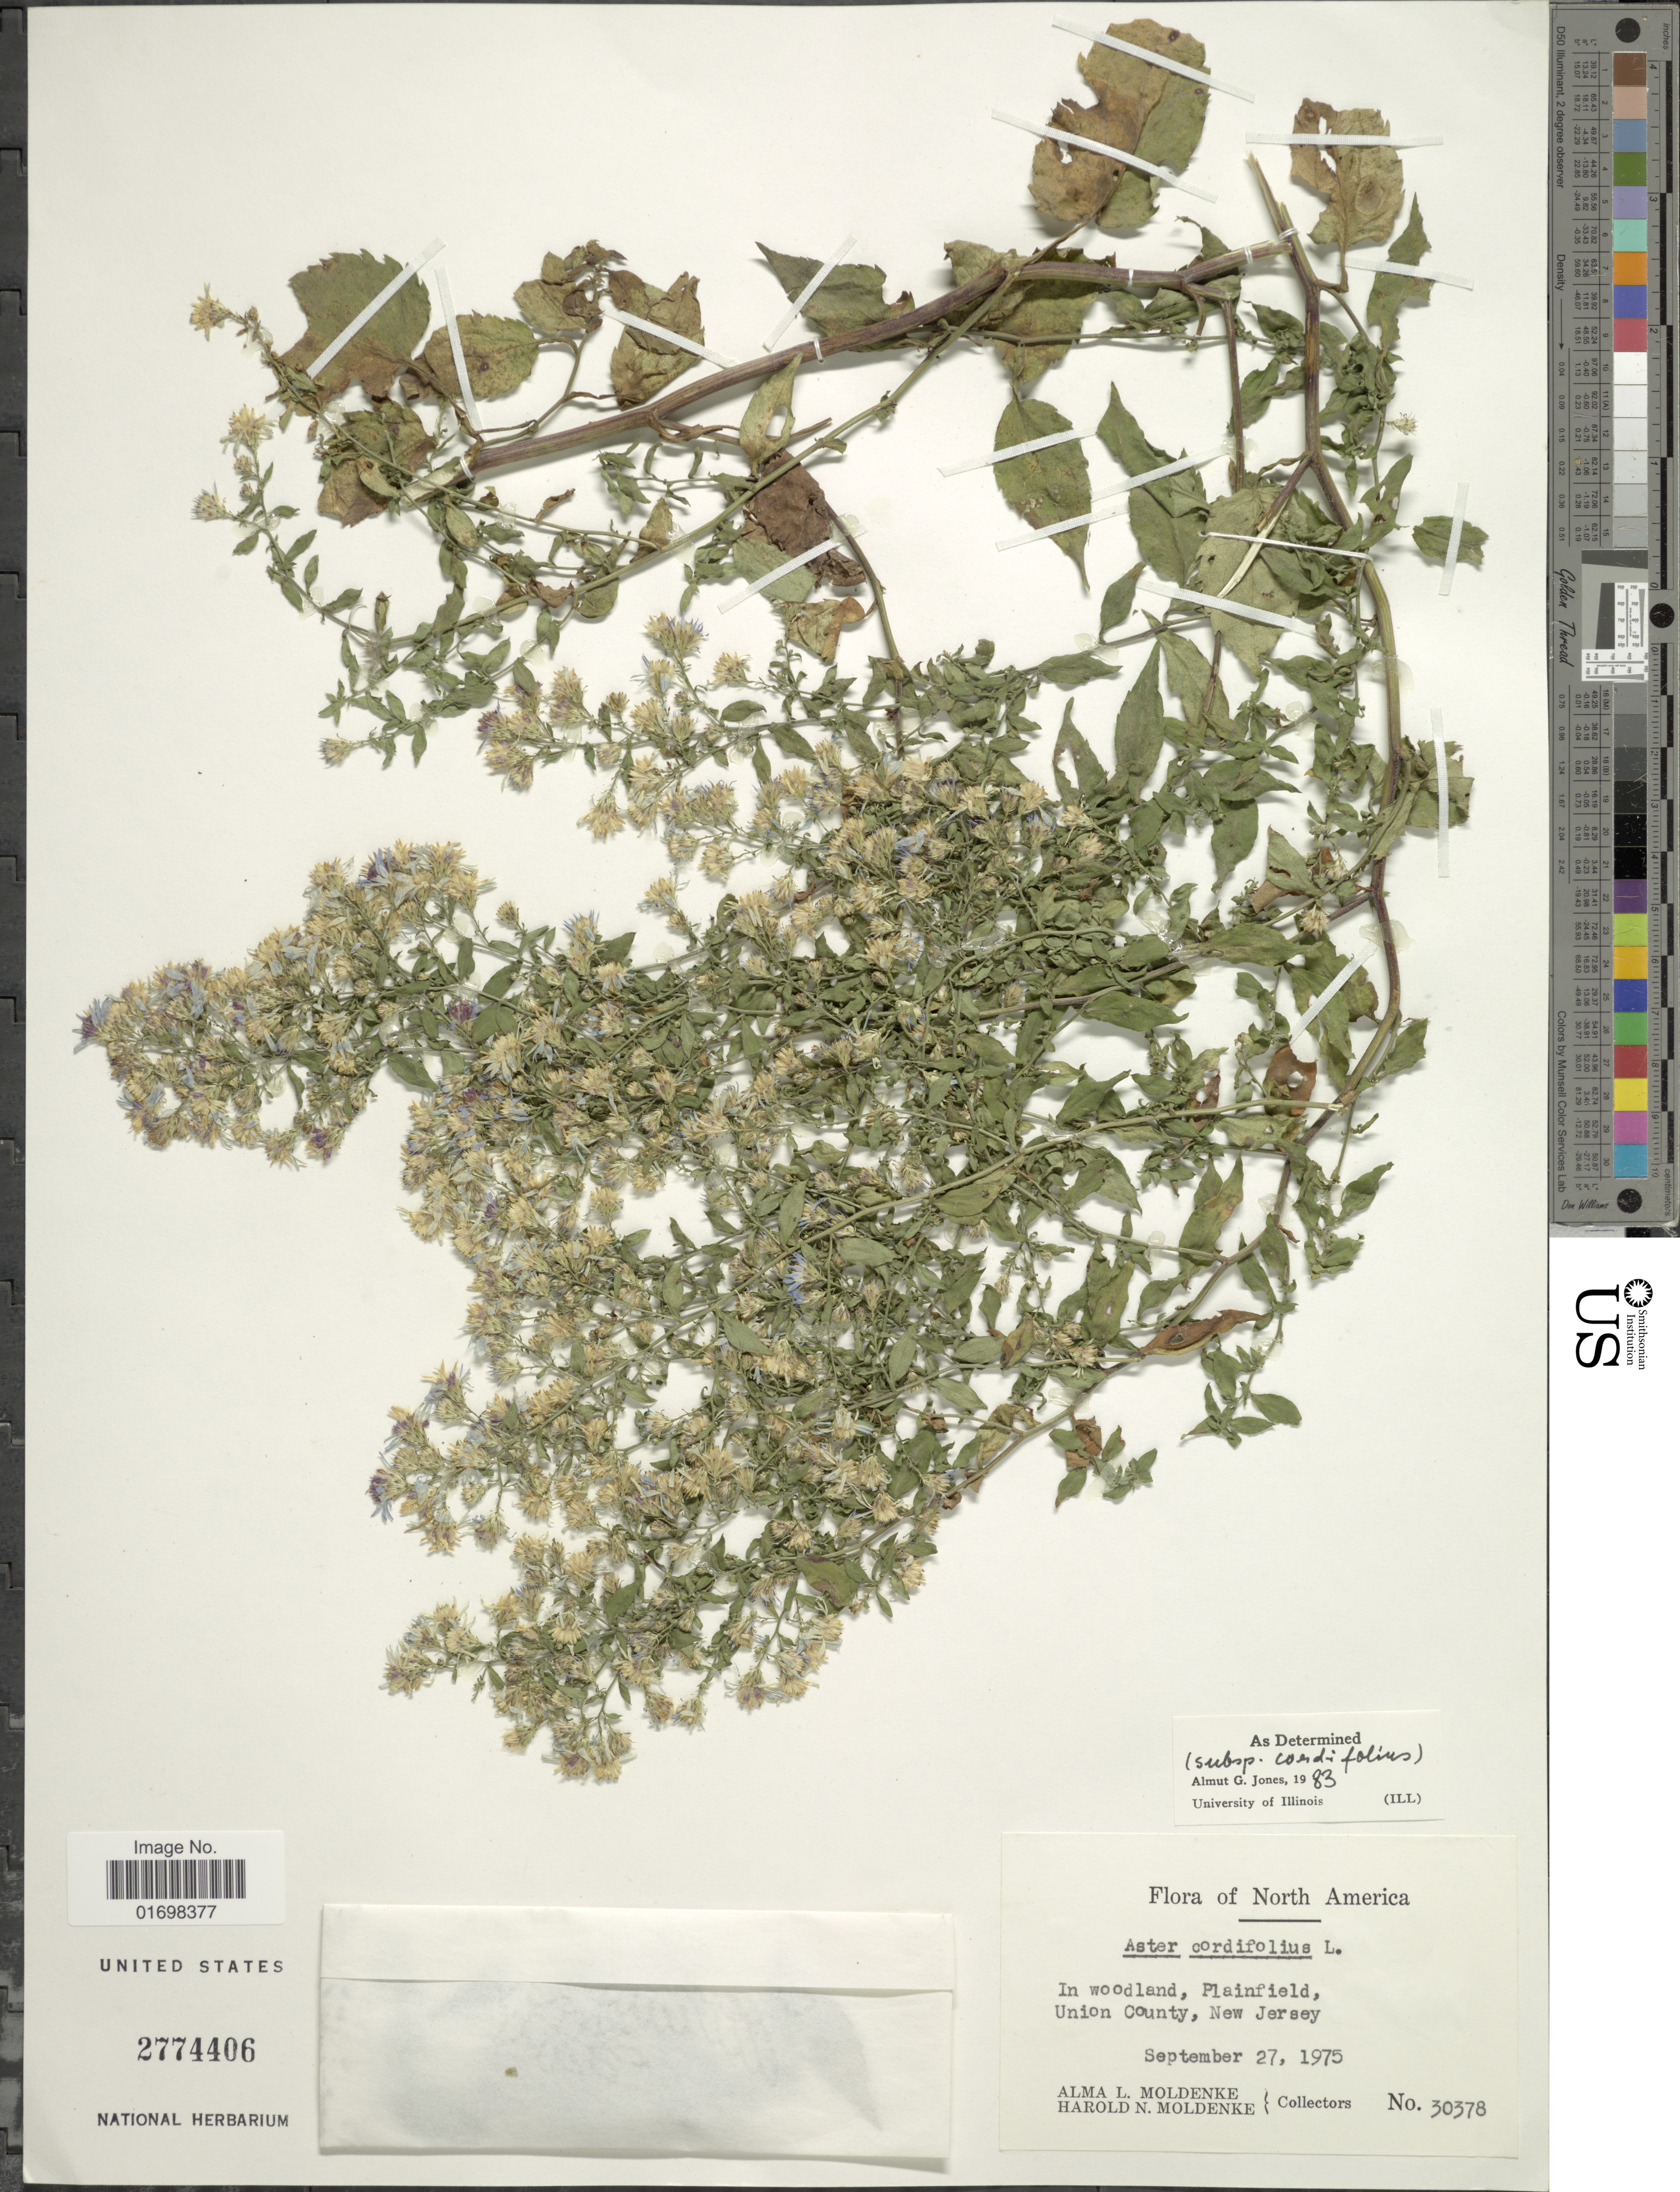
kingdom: Plantae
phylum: Tracheophyta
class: Magnoliopsida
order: Asterales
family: Asteraceae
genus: Symphyotrichum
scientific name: Symphyotrichum cordifolium var. cordifolium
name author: (L.) G.L. Nesom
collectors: A. L. Moldenke & H. N. Moldenke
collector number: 30378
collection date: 1975-09-27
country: United States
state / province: New Jersey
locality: In woodland, Plainfield, Union County, New Jersey.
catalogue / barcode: US 2774406